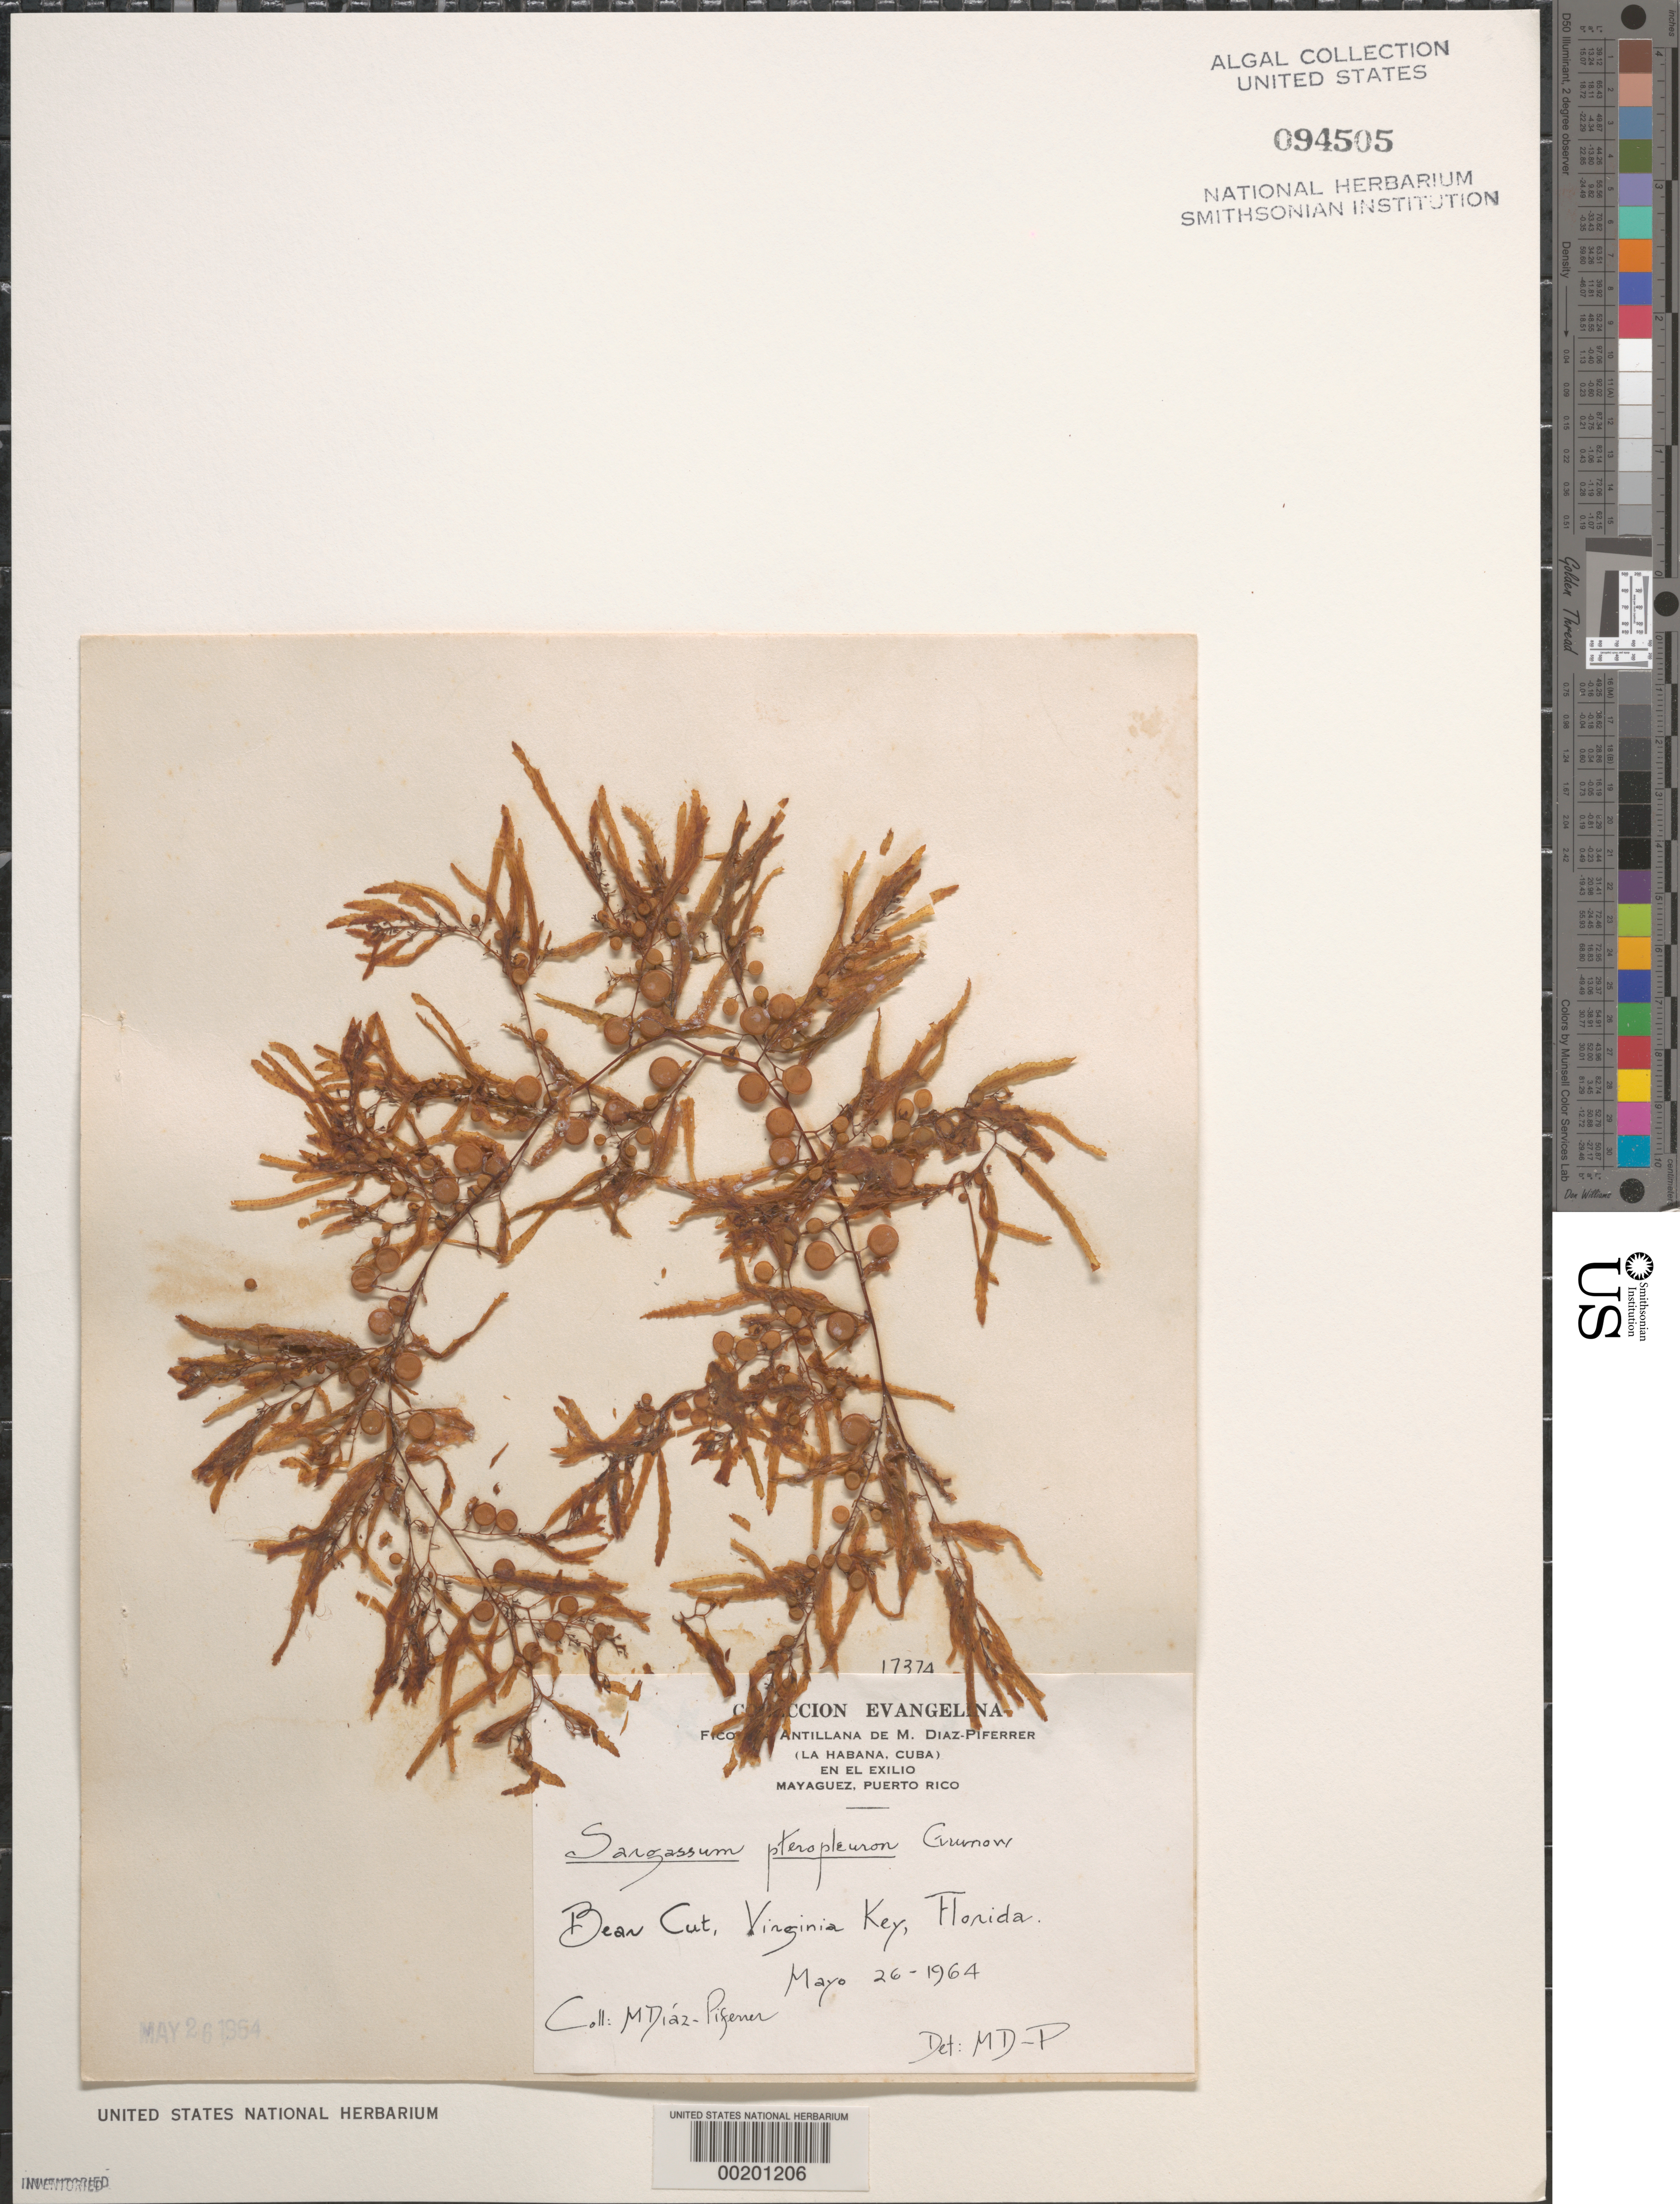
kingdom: Chromista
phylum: Ochrophyta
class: Phaeophyceae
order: Fucales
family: Sargassaceae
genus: Sargassum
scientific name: Sargassum pteropleuron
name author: Grunow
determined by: Diaz-Piferrer, M.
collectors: M. Diaz-Piferrer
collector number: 17374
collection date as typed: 26 May 1964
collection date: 1964-05-26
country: United States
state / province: Florida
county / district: Miami-Dade County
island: Virginia Key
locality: Bear Cut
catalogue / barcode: US 94505